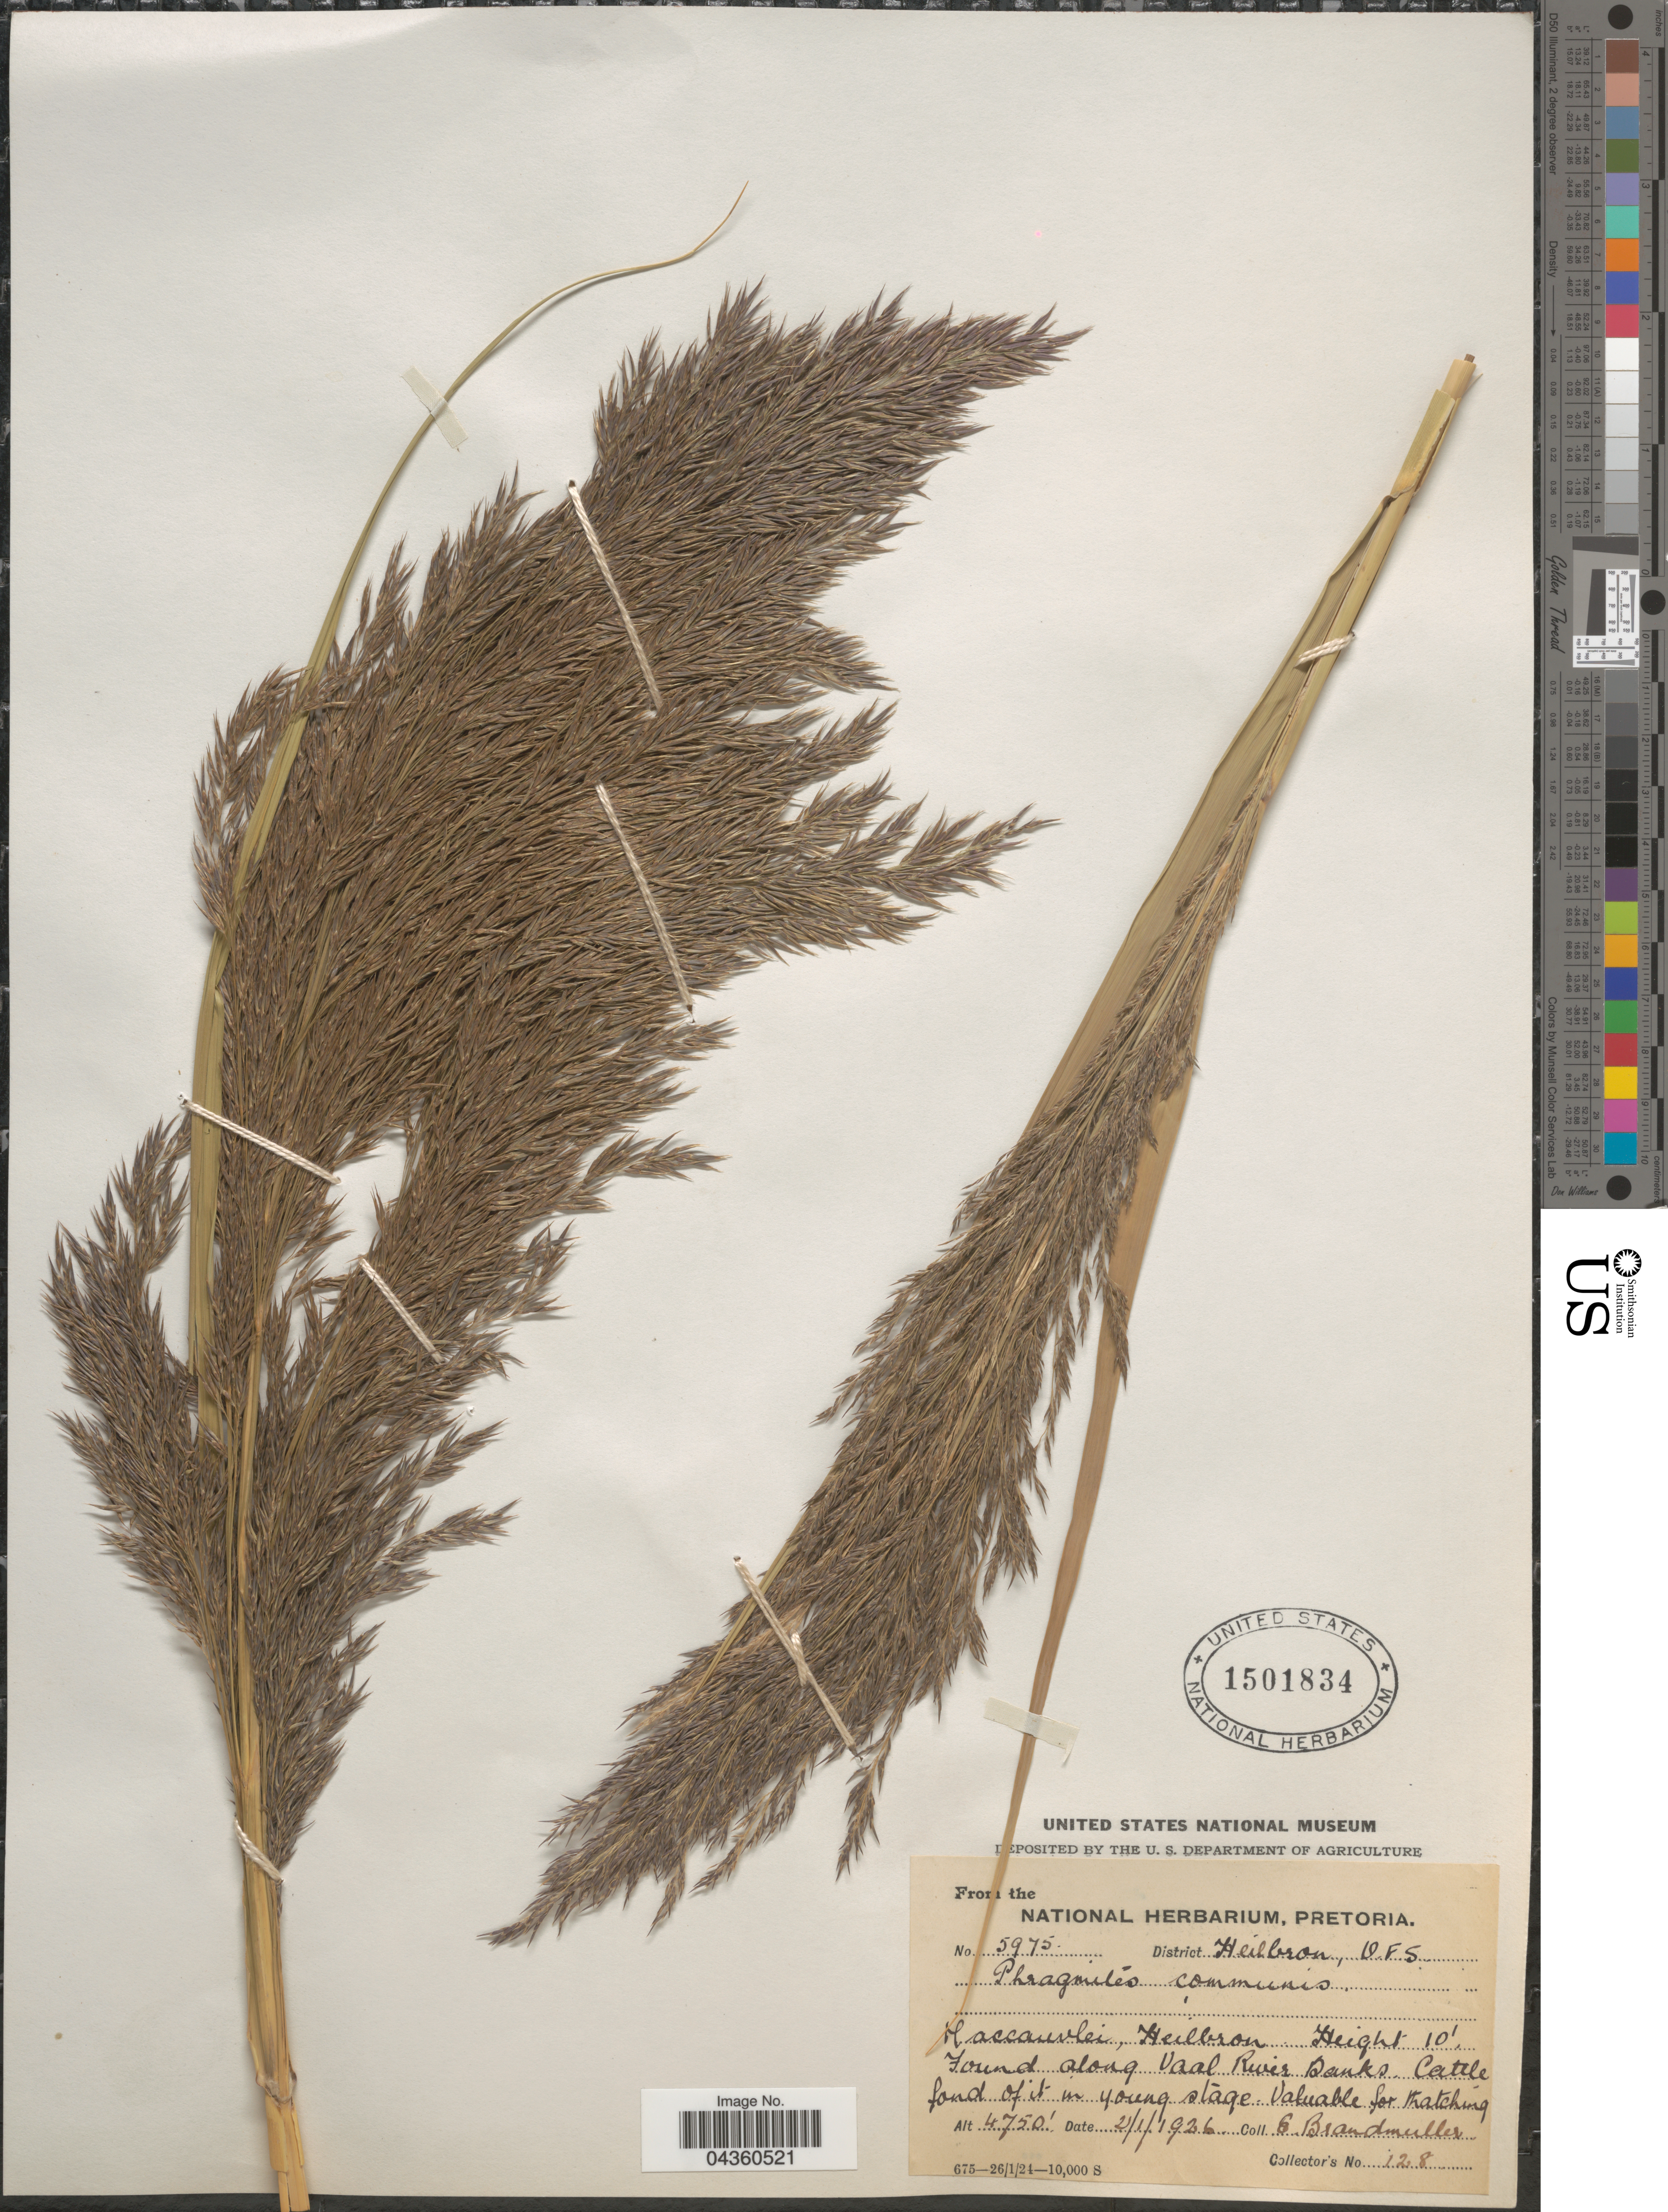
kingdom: Plantae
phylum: Tracheophyta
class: Liliopsida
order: Poales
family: Poaceae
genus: Phragmites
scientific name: Phragmites mauritianus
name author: Kunth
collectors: E. Brandmuller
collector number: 128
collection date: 1926-01-02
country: South Africa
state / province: Free State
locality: District Heilbron, O.F.S. Maccauvlei, Heilbron. Along Vaal River Banks.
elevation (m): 1448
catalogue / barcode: US 1501834